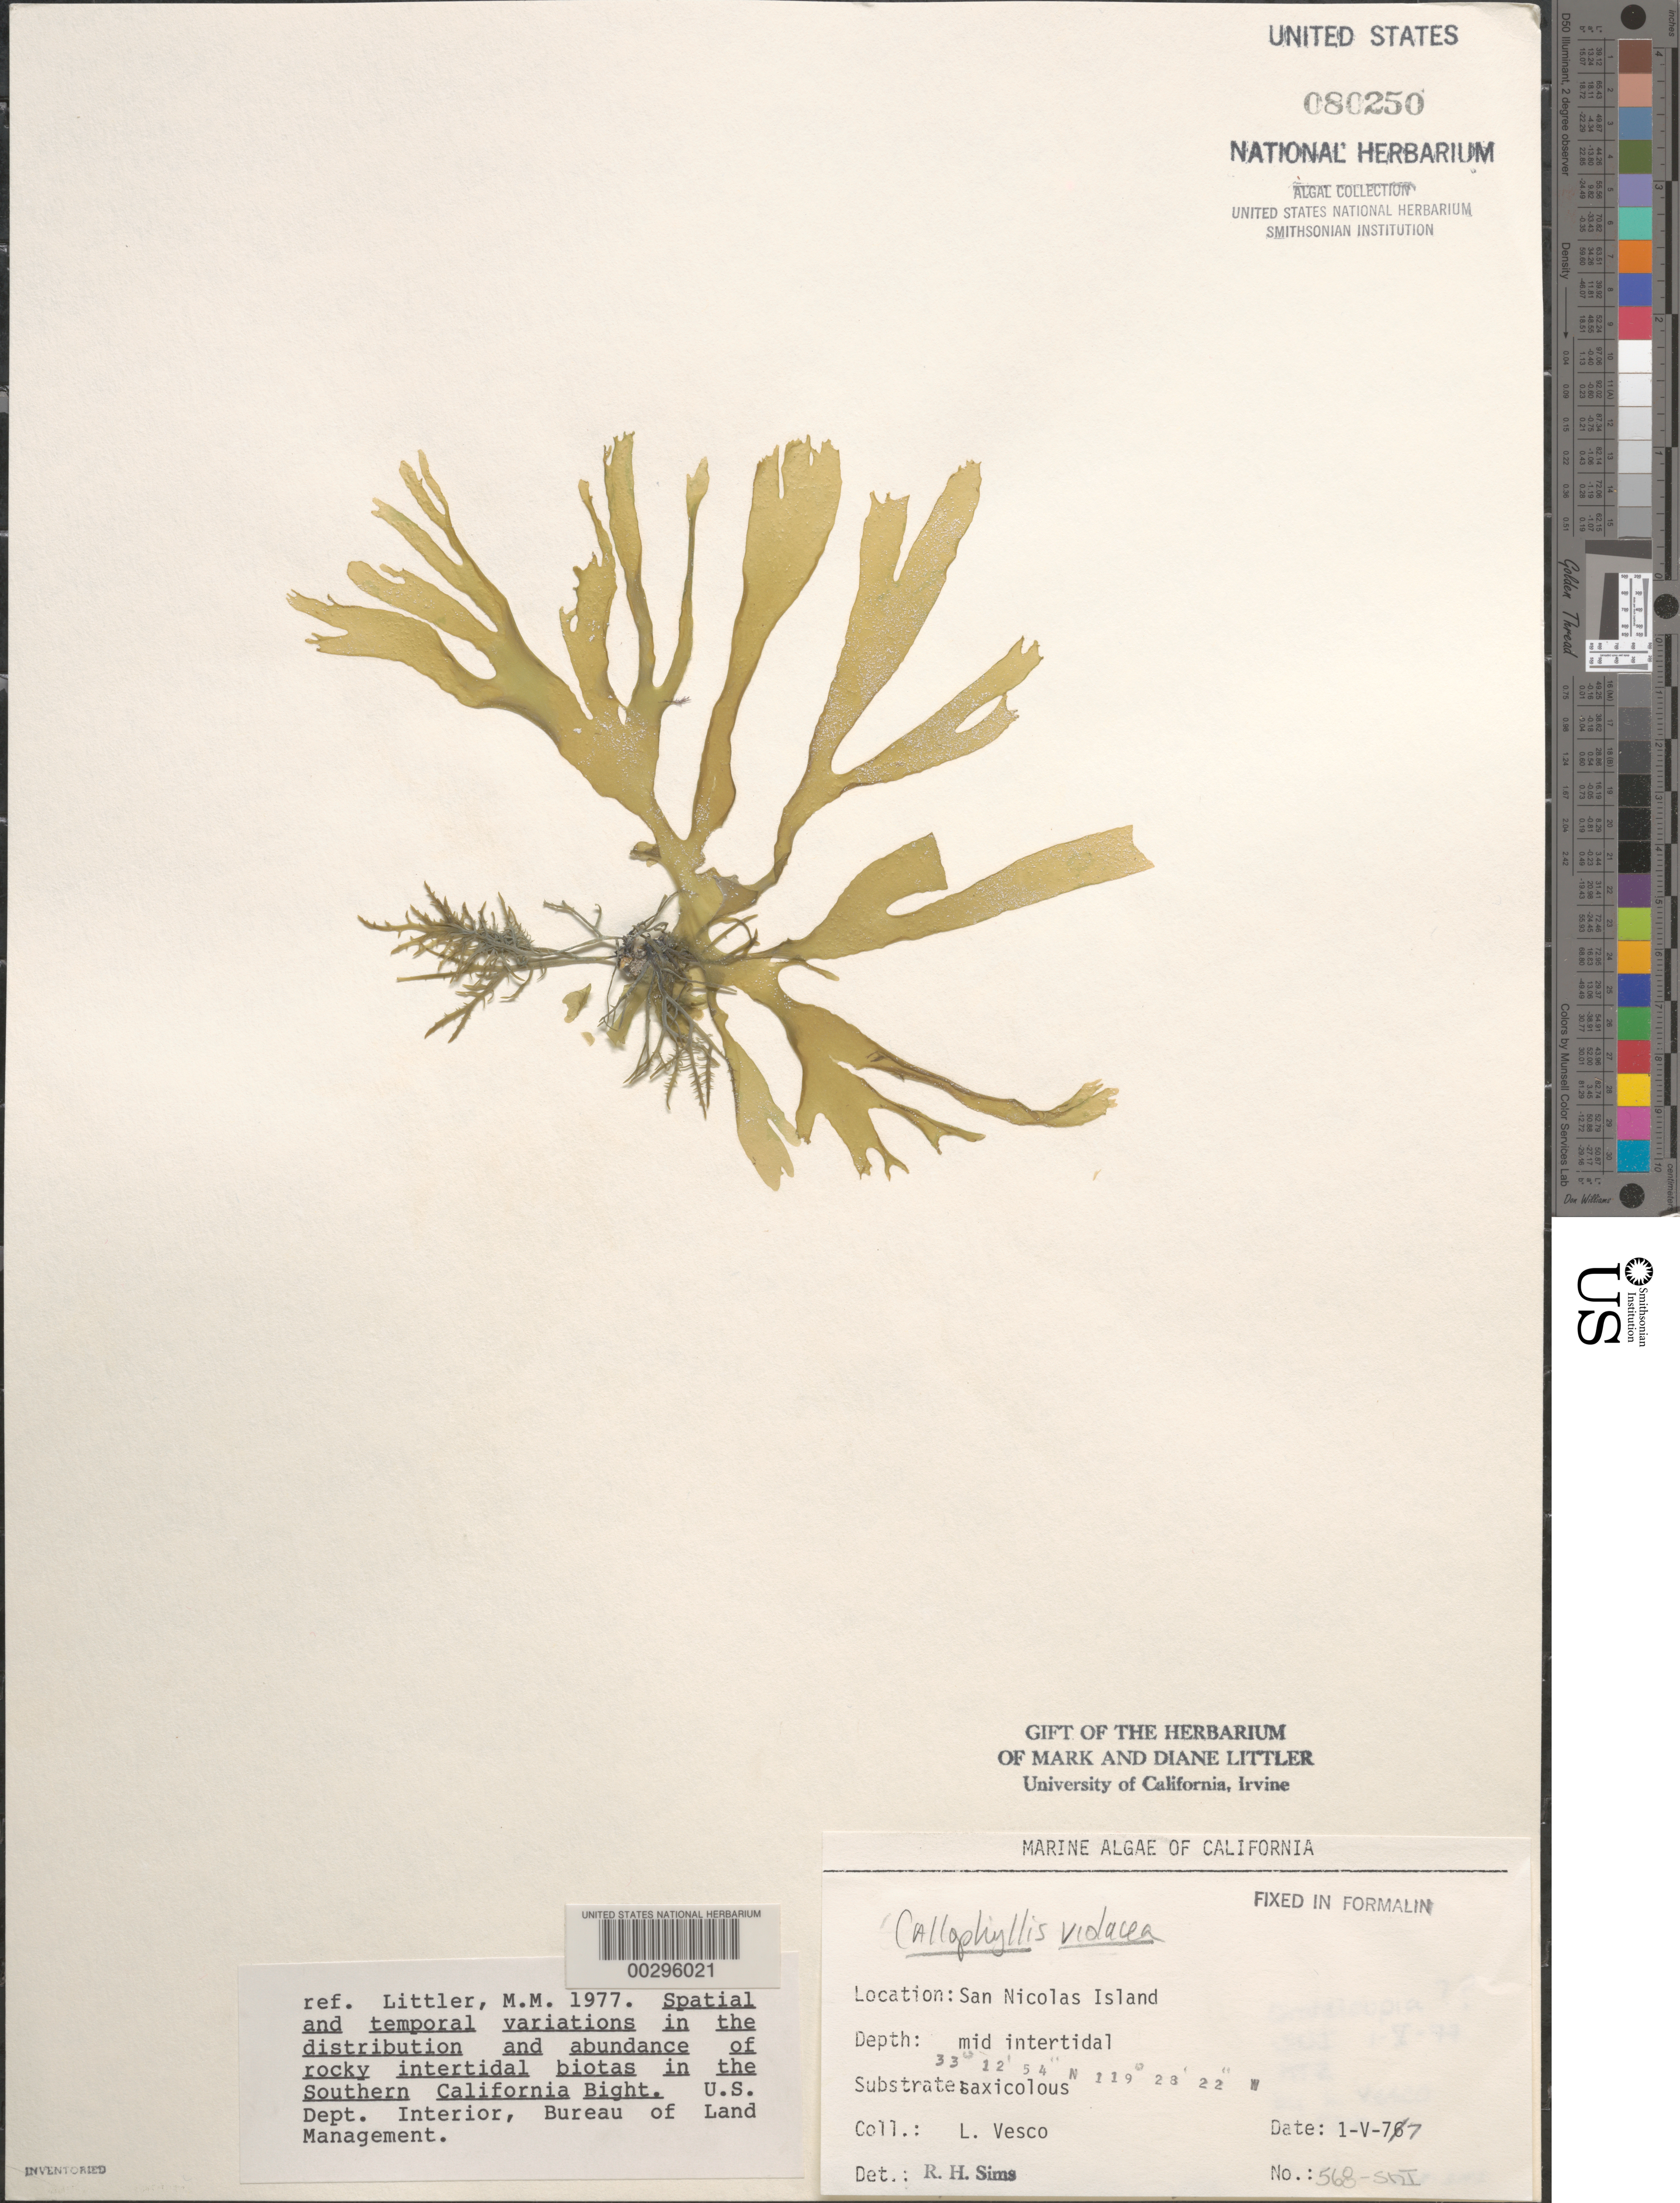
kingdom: Plantae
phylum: Rhodophyta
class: Florideophyceae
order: Gigartinales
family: Kallymeniaceae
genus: Callophyllis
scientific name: Callophyllis violacea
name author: J. Agardh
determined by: Sims, Robert H.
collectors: L. Vesco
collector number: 568-sni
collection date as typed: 01 May 1977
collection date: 1977-05-01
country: United States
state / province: California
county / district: Ventura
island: San Nicolas Island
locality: Dutch Harbor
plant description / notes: BLM-SOCALBIGHT Rocky Intertidal Survey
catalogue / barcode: US 80250